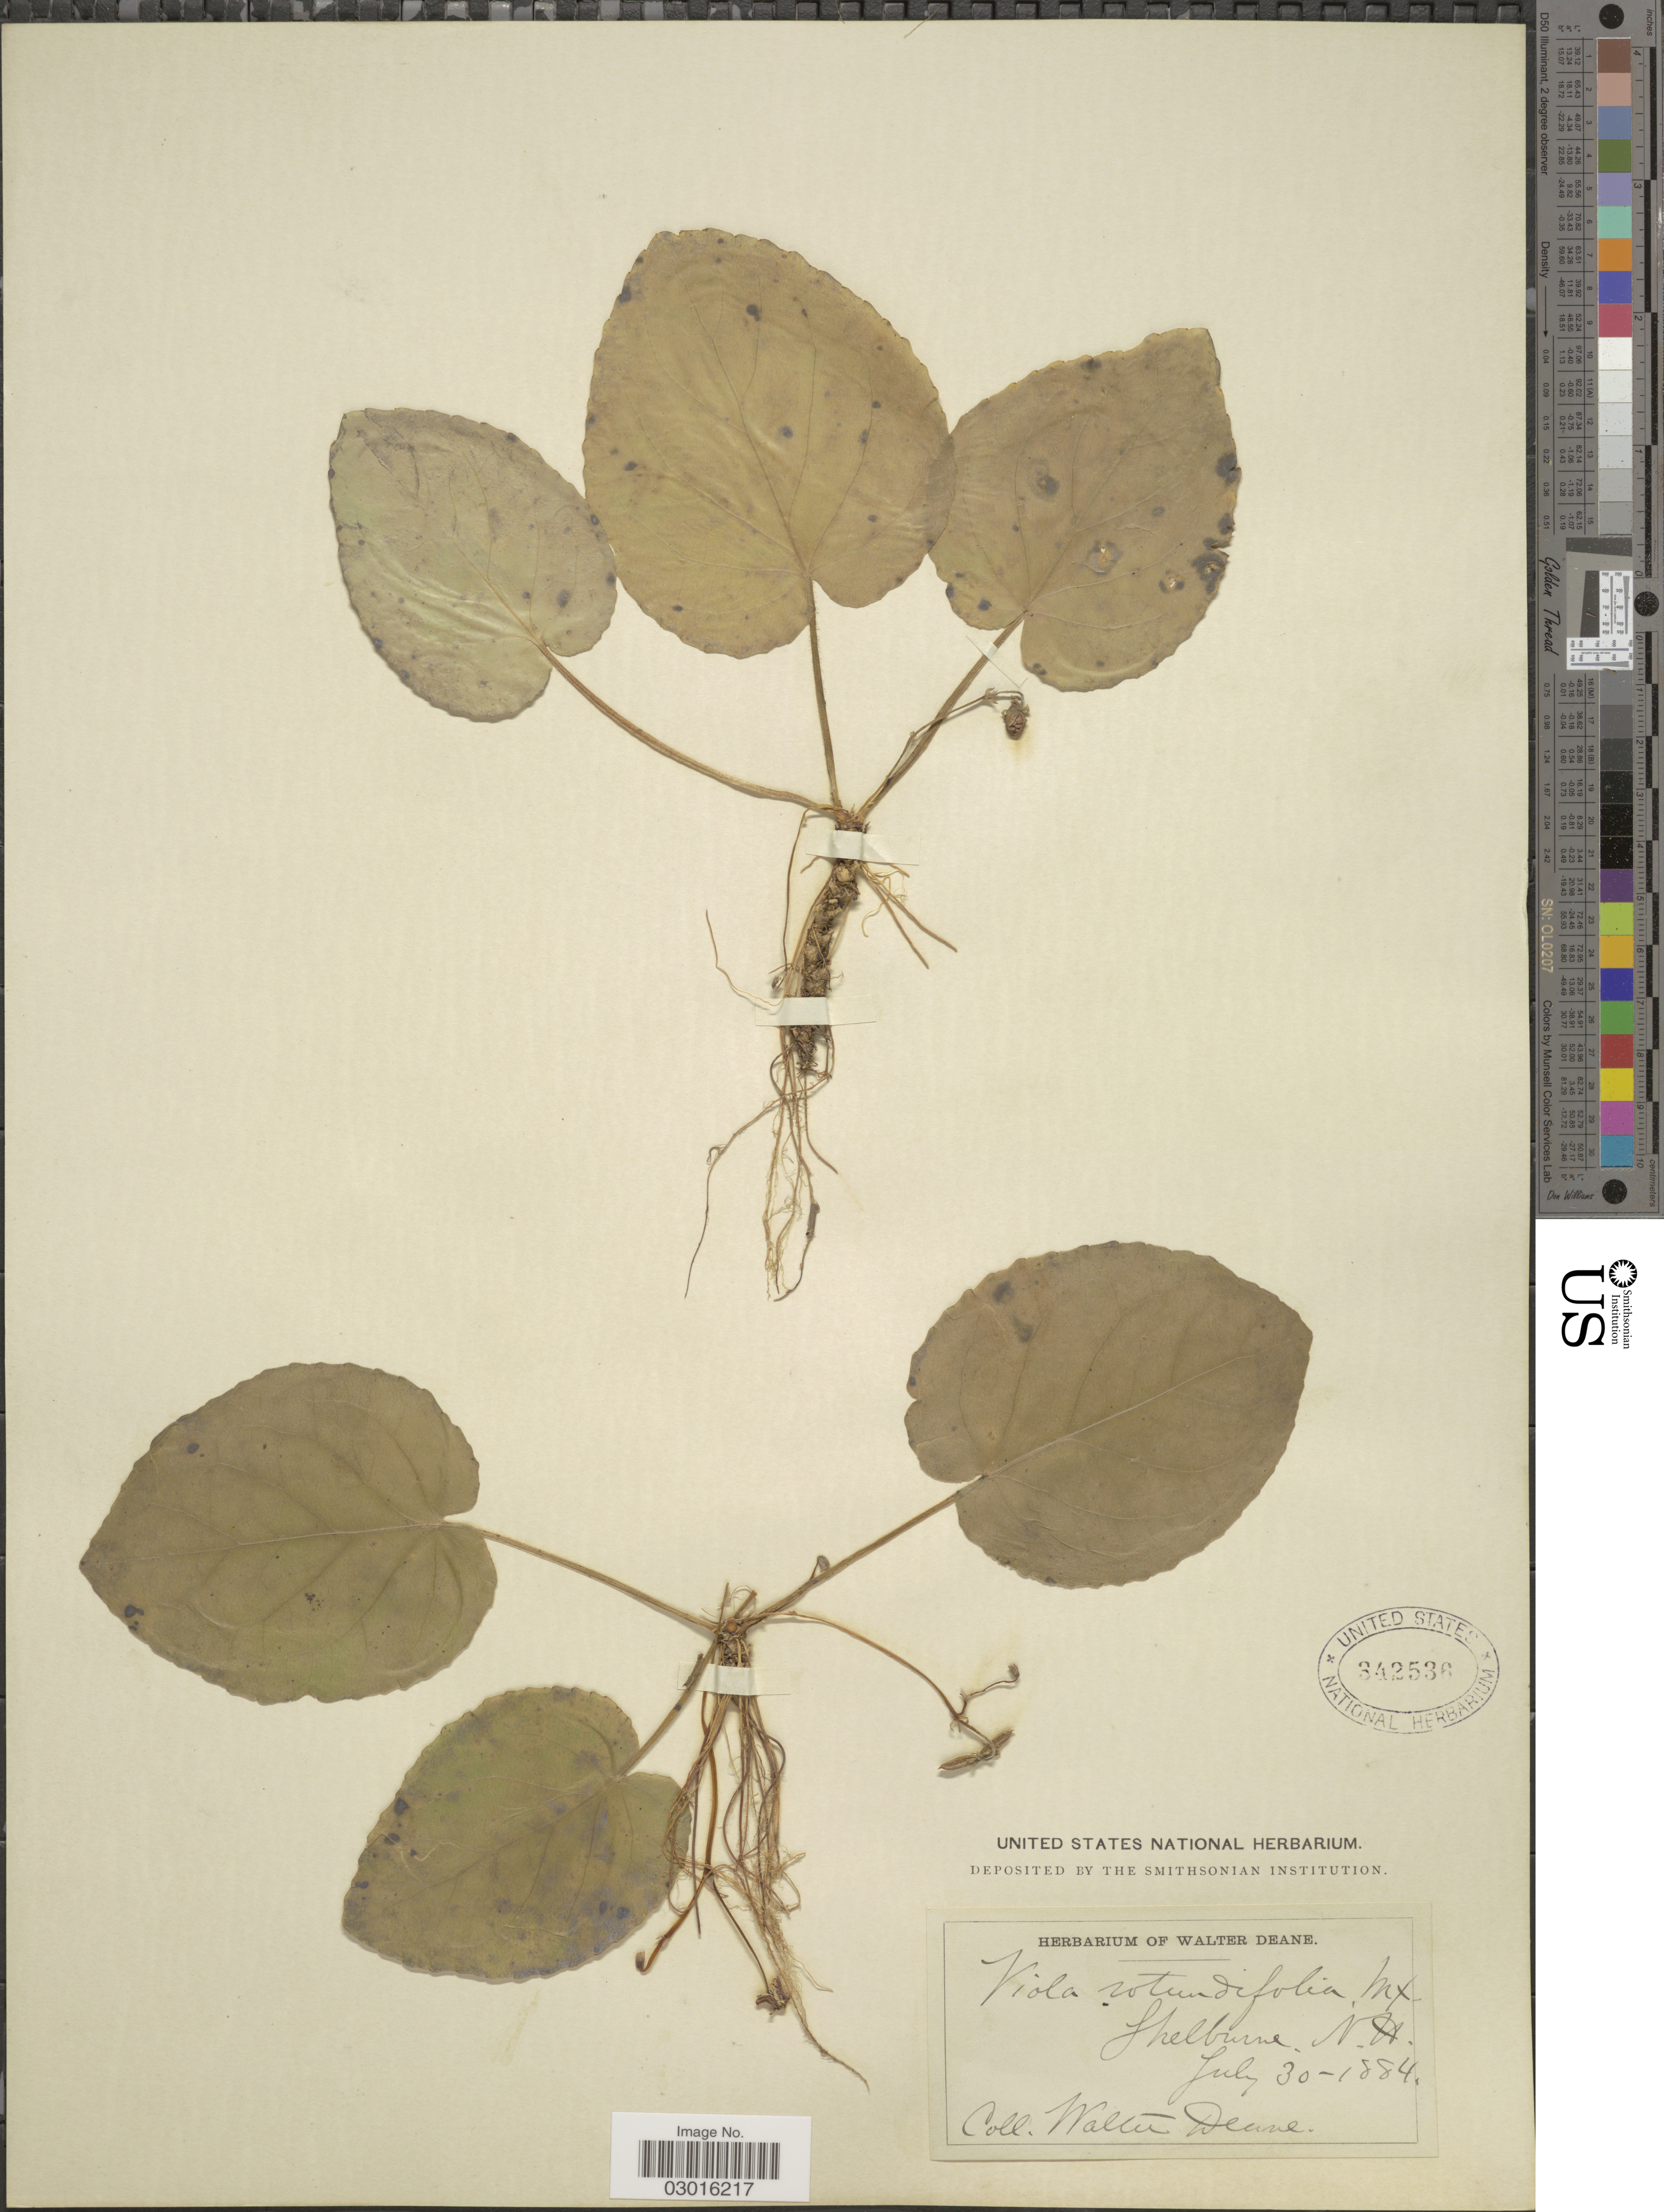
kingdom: Plantae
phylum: Tracheophyta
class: Magnoliopsida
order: Malpighiales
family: Violaceae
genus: Viola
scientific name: Viola rotundifolia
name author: Michx.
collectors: W. Deane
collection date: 1884-07-30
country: United States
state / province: New Hampshire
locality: Shelburne.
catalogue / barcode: US 342536